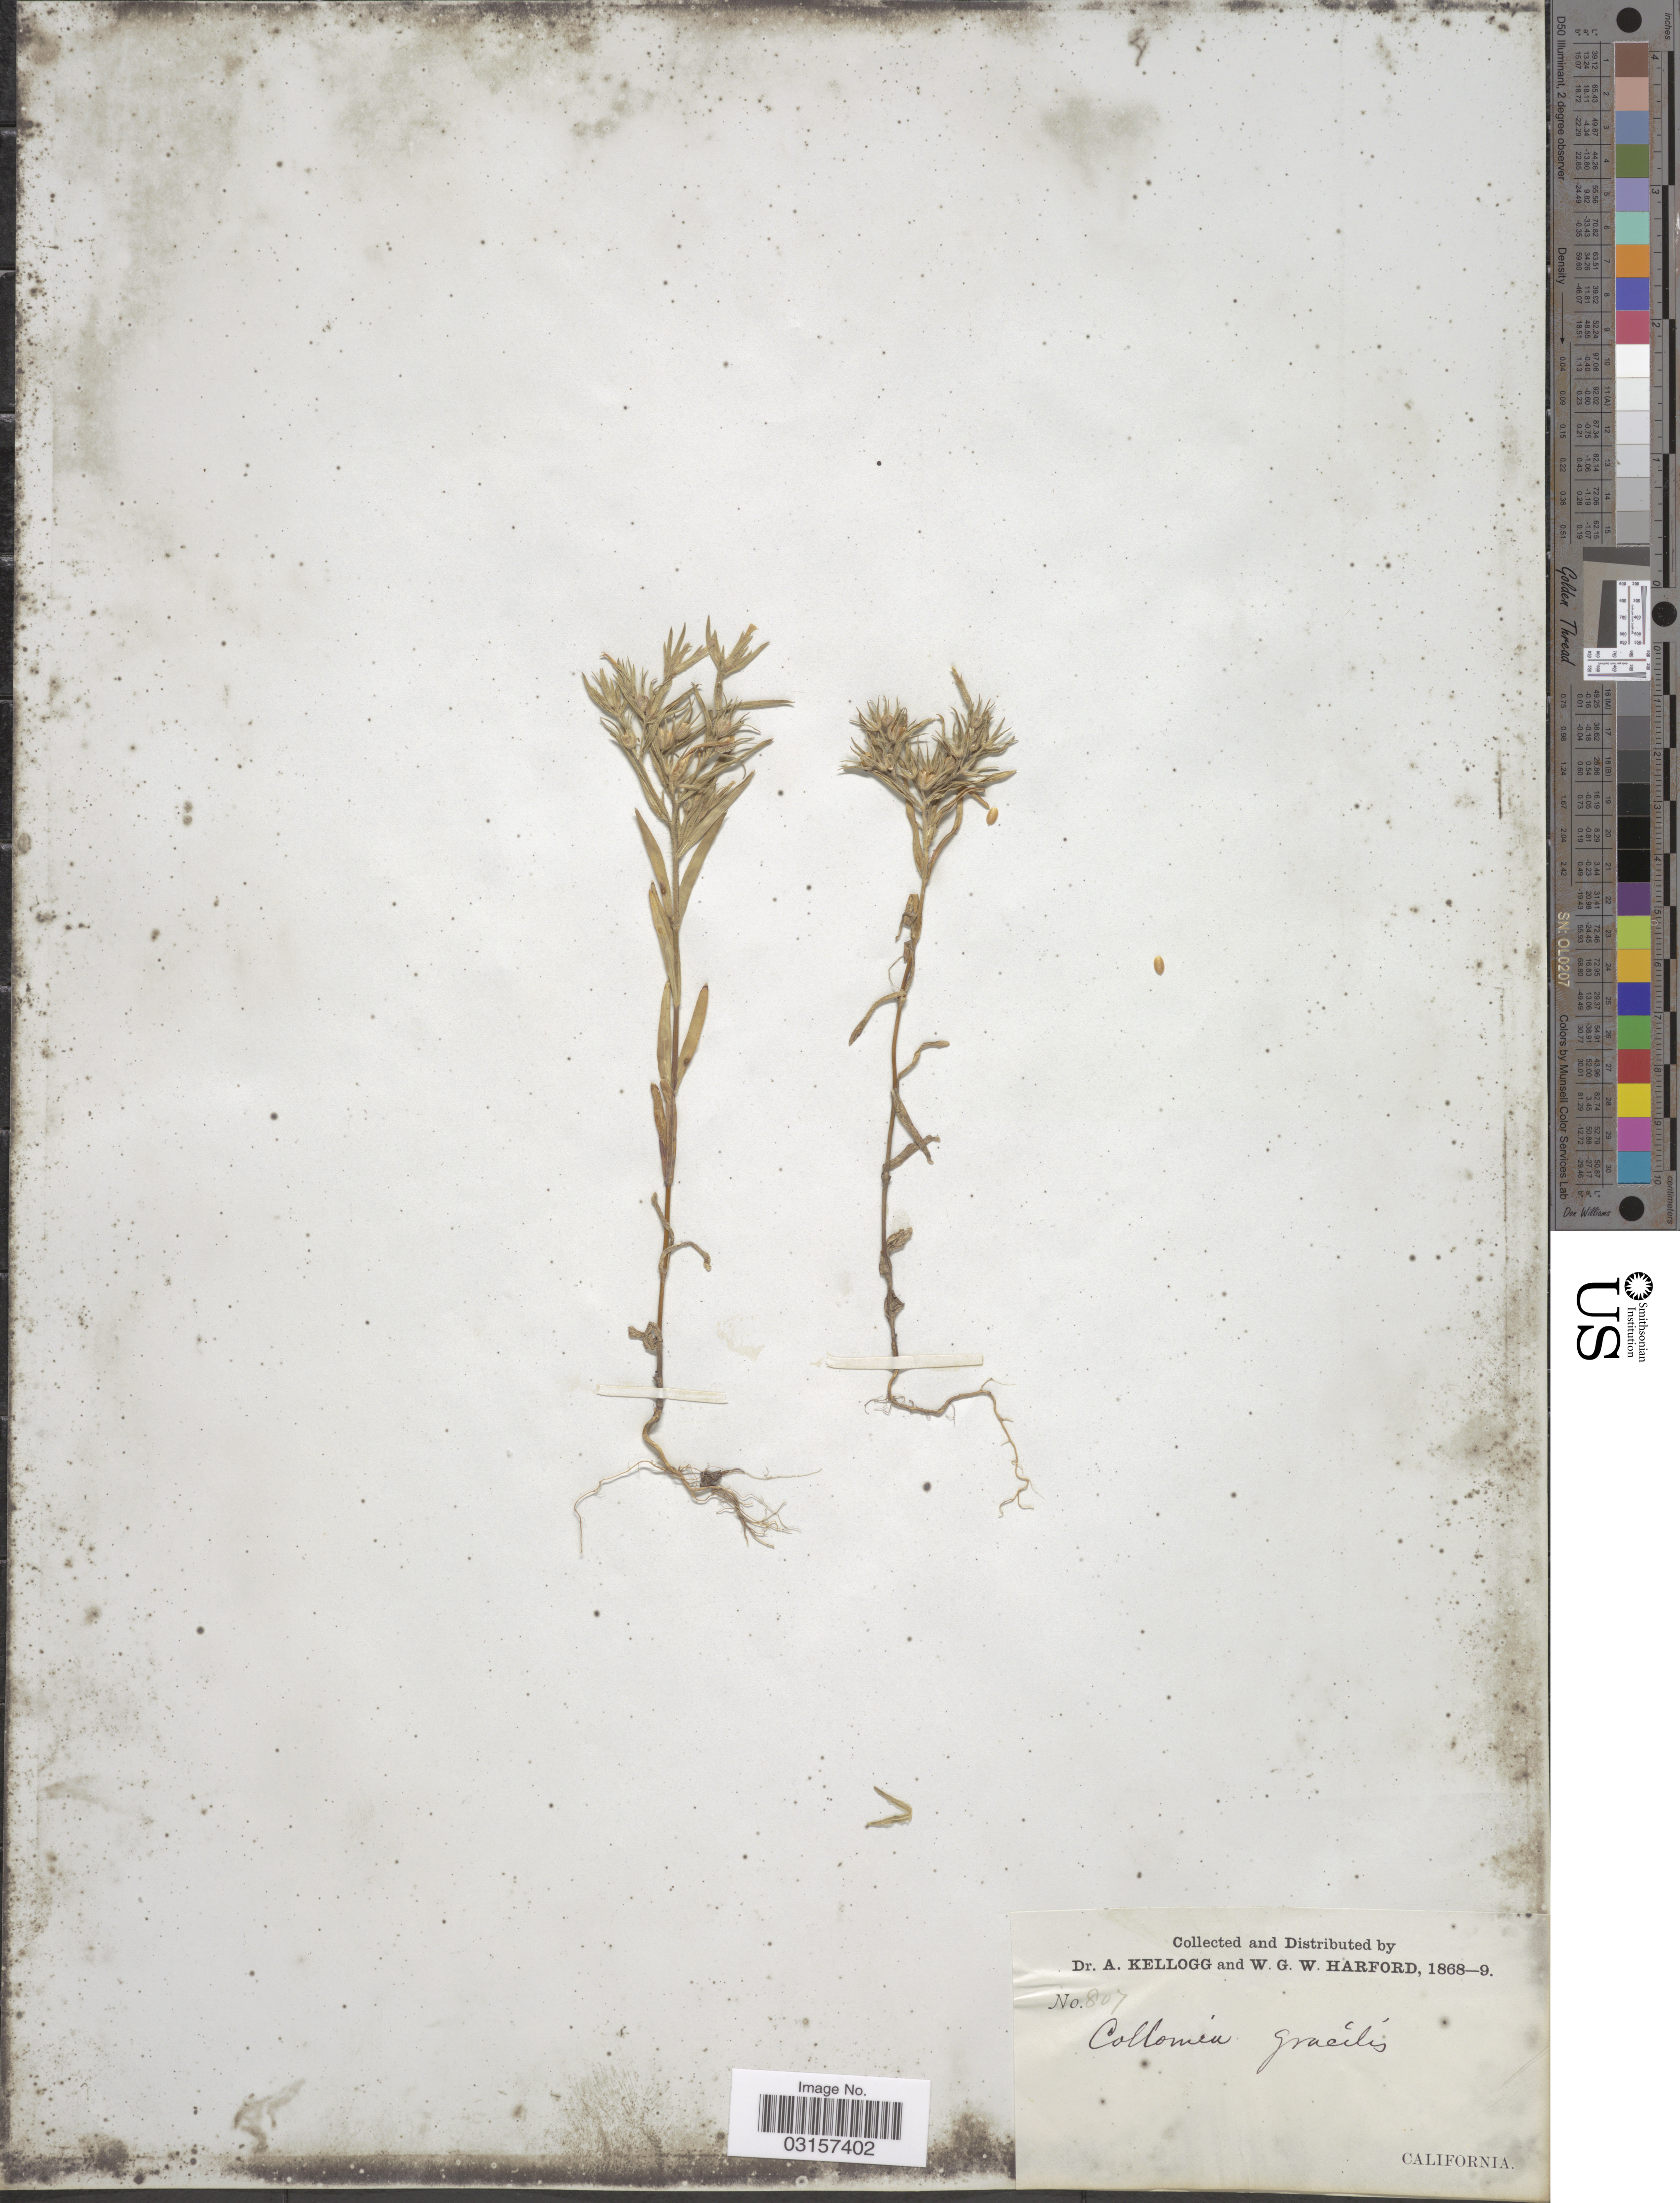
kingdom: Plantae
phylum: Tracheophyta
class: Magnoliopsida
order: Ericales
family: Polemoniaceae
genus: Microsteris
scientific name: Microsteris gracilis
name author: (Hook.) Greene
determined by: (US) Smithsonian Institution - National Museum of Natural History - Department of Botany (UNITED STATES)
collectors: A. Kellogg & W. G. W. Harford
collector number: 807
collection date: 1868/1869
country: United States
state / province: California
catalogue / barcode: US 103228